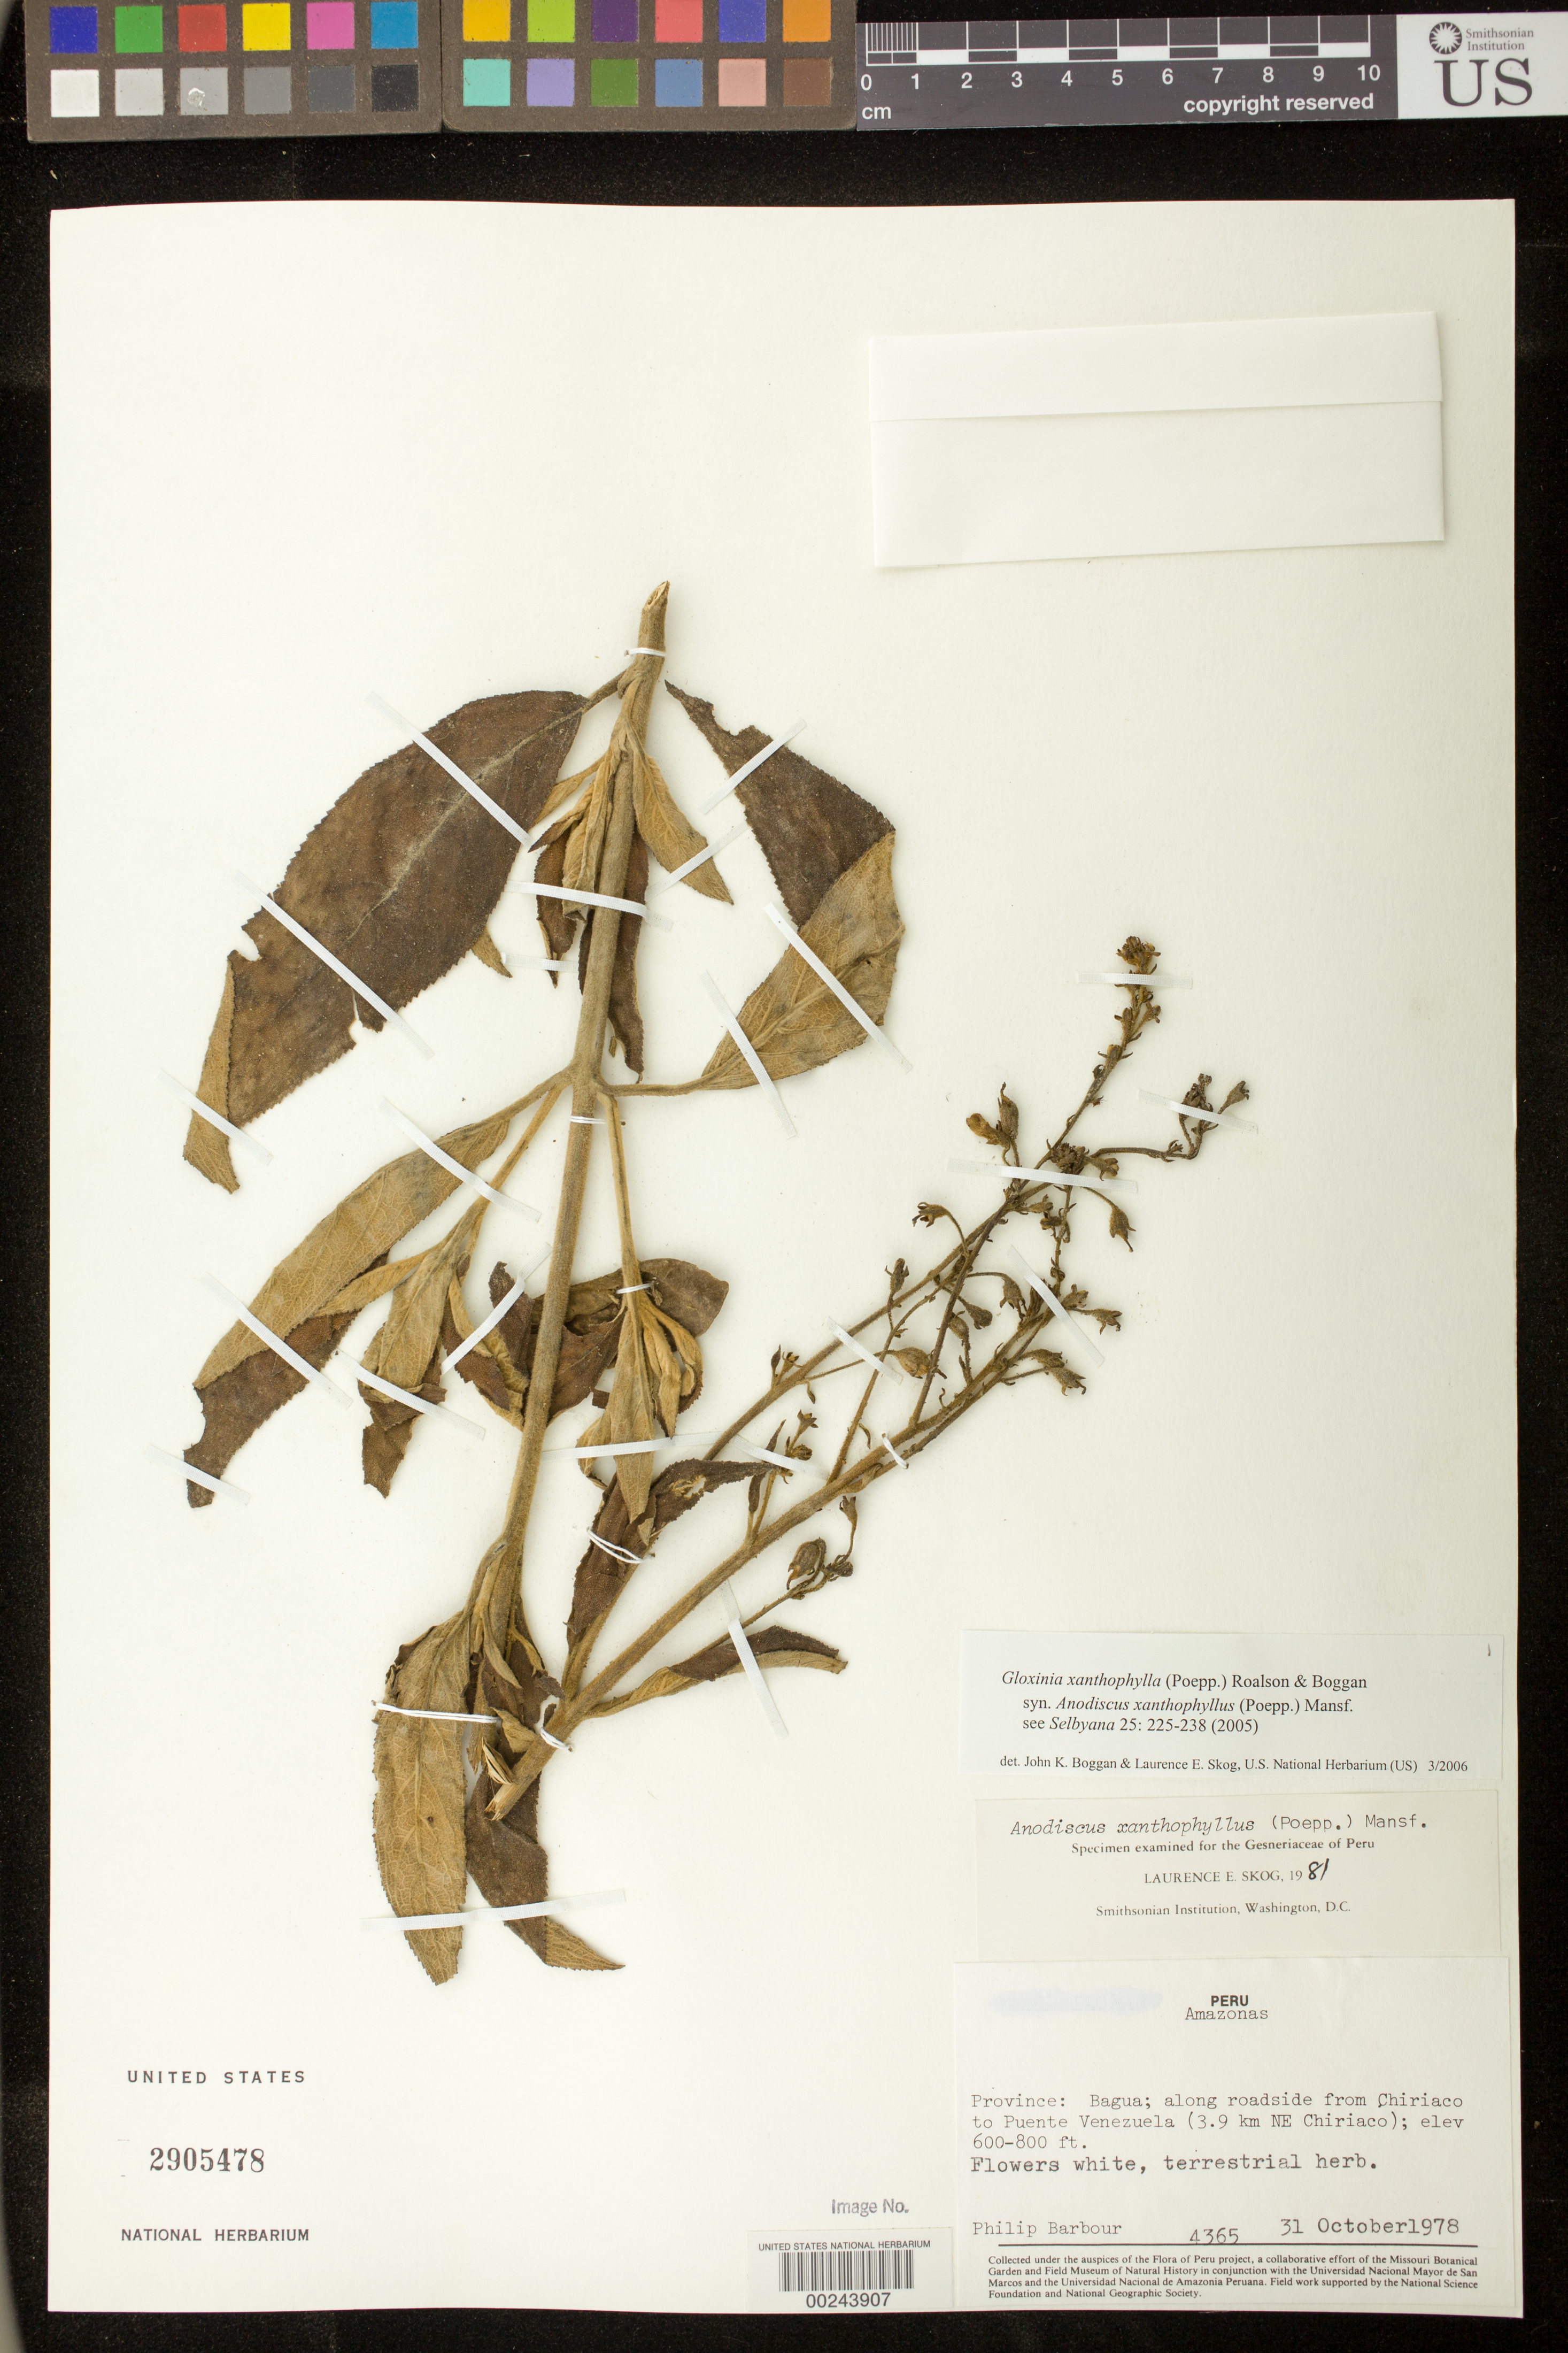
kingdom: Plantae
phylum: Tracheophyta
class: Magnoliopsida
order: Lamiales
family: Gesneriaceae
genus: Gloxinia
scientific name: Gloxinia xanthophylla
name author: (Poepp.) Roalson & Boggan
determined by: Boggan, J. K.; Skog, L. E.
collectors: P. Barbour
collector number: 4365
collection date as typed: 31 Oct 1978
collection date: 1978-10-31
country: Peru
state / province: Amazonas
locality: Prov. Bagua; along roadside from Chiriaco to Puente Venezuela (3.9 km NE Chiriaco)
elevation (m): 183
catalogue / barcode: US 2905478